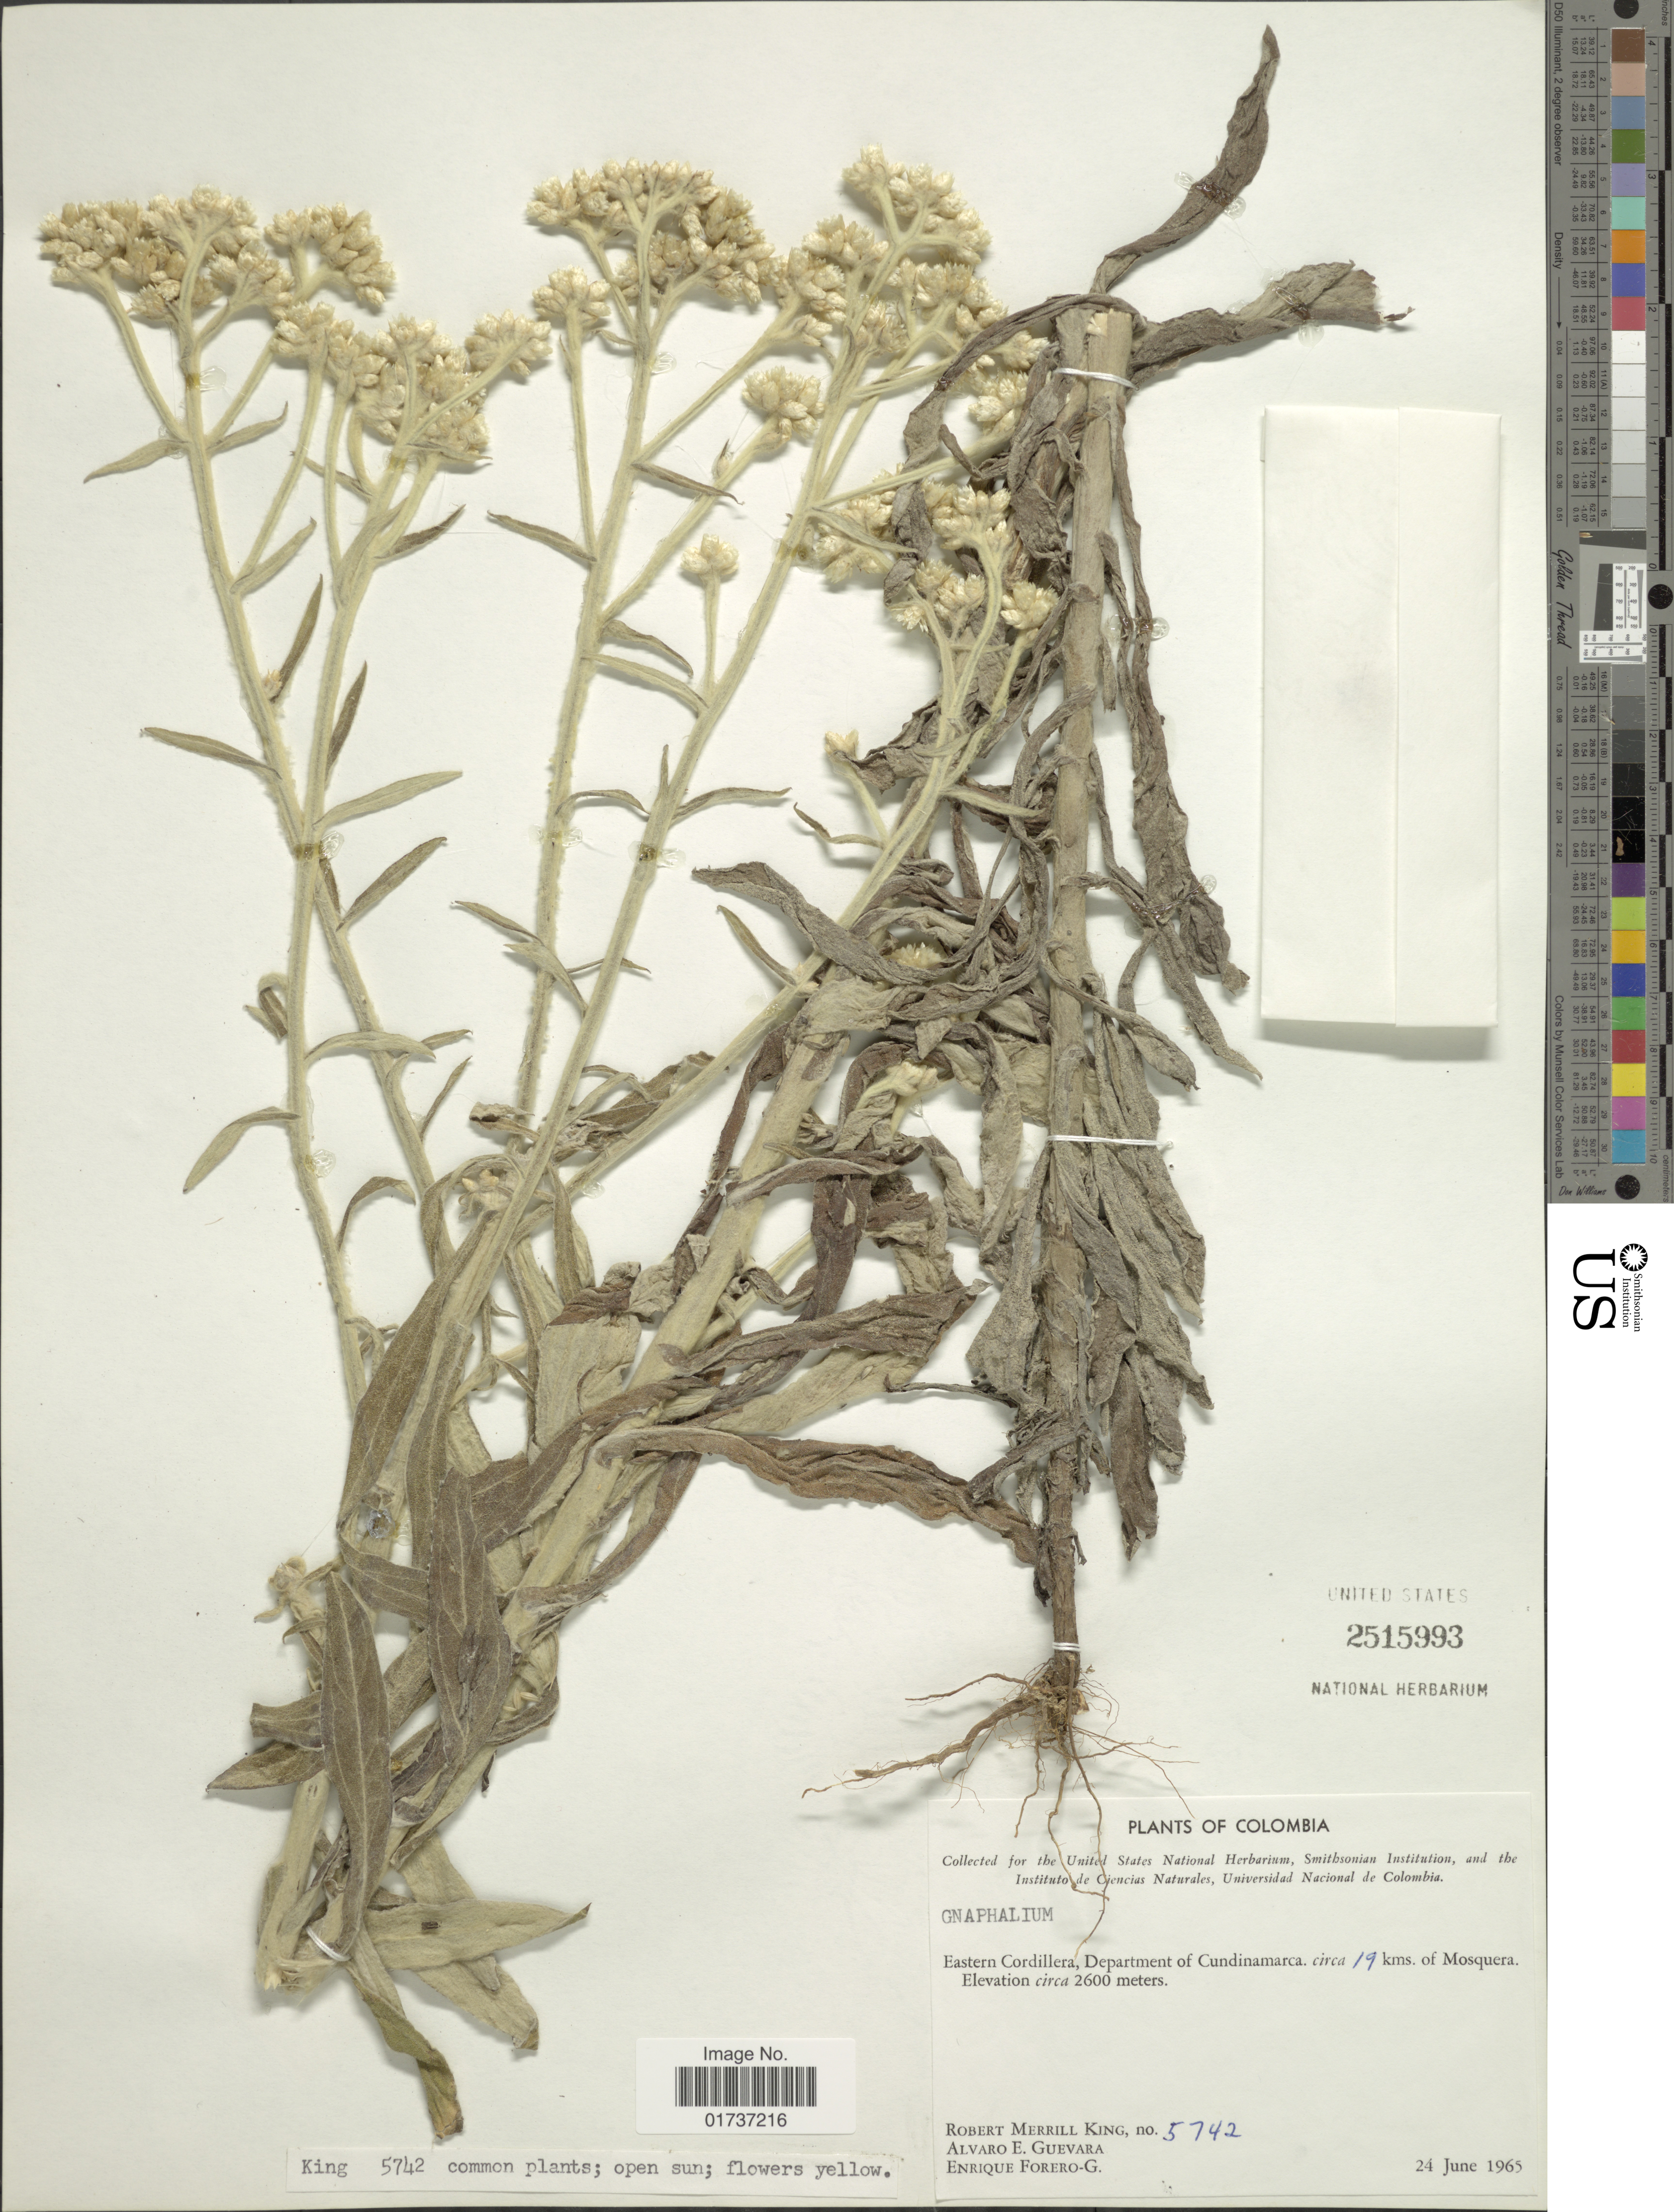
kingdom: Plantae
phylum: Tracheophyta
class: Magnoliopsida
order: Asterales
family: Asteraceae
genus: Gnaphalium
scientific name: Gnaphalium sp.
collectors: R. M. King, A. E. Guevara & E. Forero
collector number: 5742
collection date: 1965-06-24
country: Colombia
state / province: Cundinamarca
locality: Eastern Cordillera, Department of Cundinamarca, circa 19 kms of MOsquera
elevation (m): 2600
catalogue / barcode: US 2515993